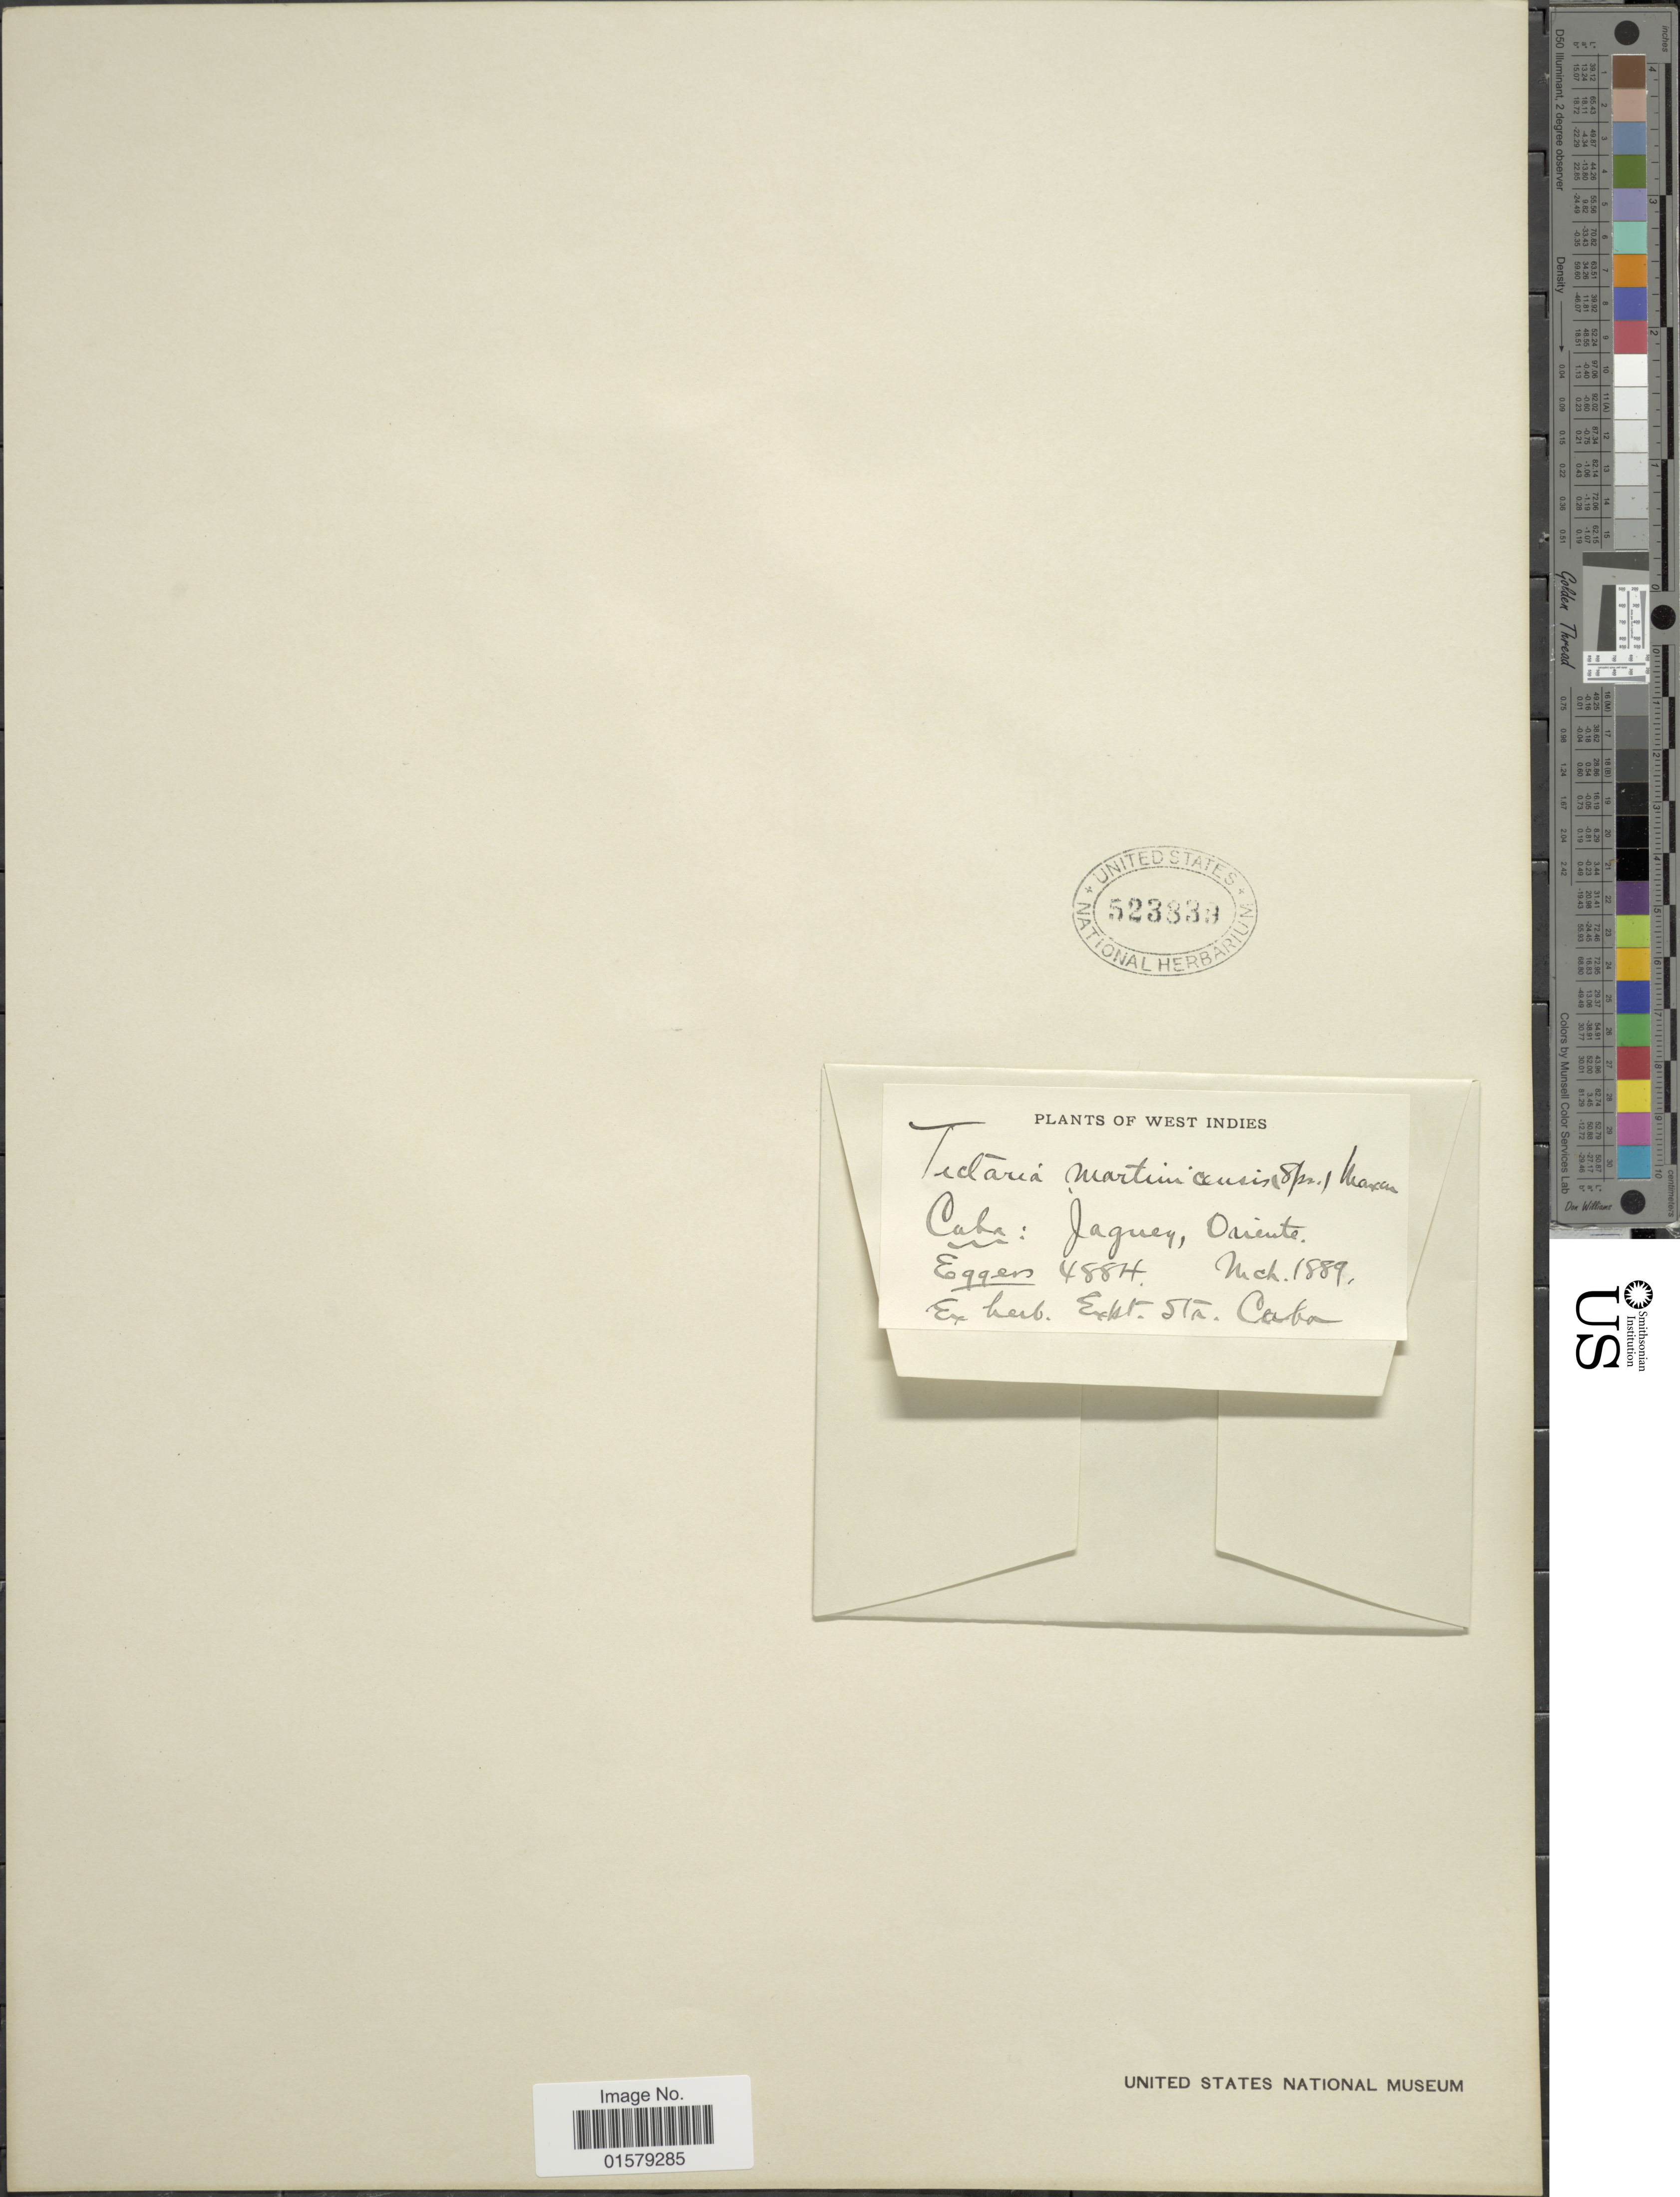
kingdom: Plantae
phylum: Tracheophyta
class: Polypodiopsida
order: Polypodiales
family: Tectariaceae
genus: Tectaria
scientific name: Tectaria incisa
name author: Cav.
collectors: -. Eggers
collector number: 4884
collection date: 1889-03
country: Cuba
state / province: Oriente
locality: Jaguey.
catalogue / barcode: US 523839